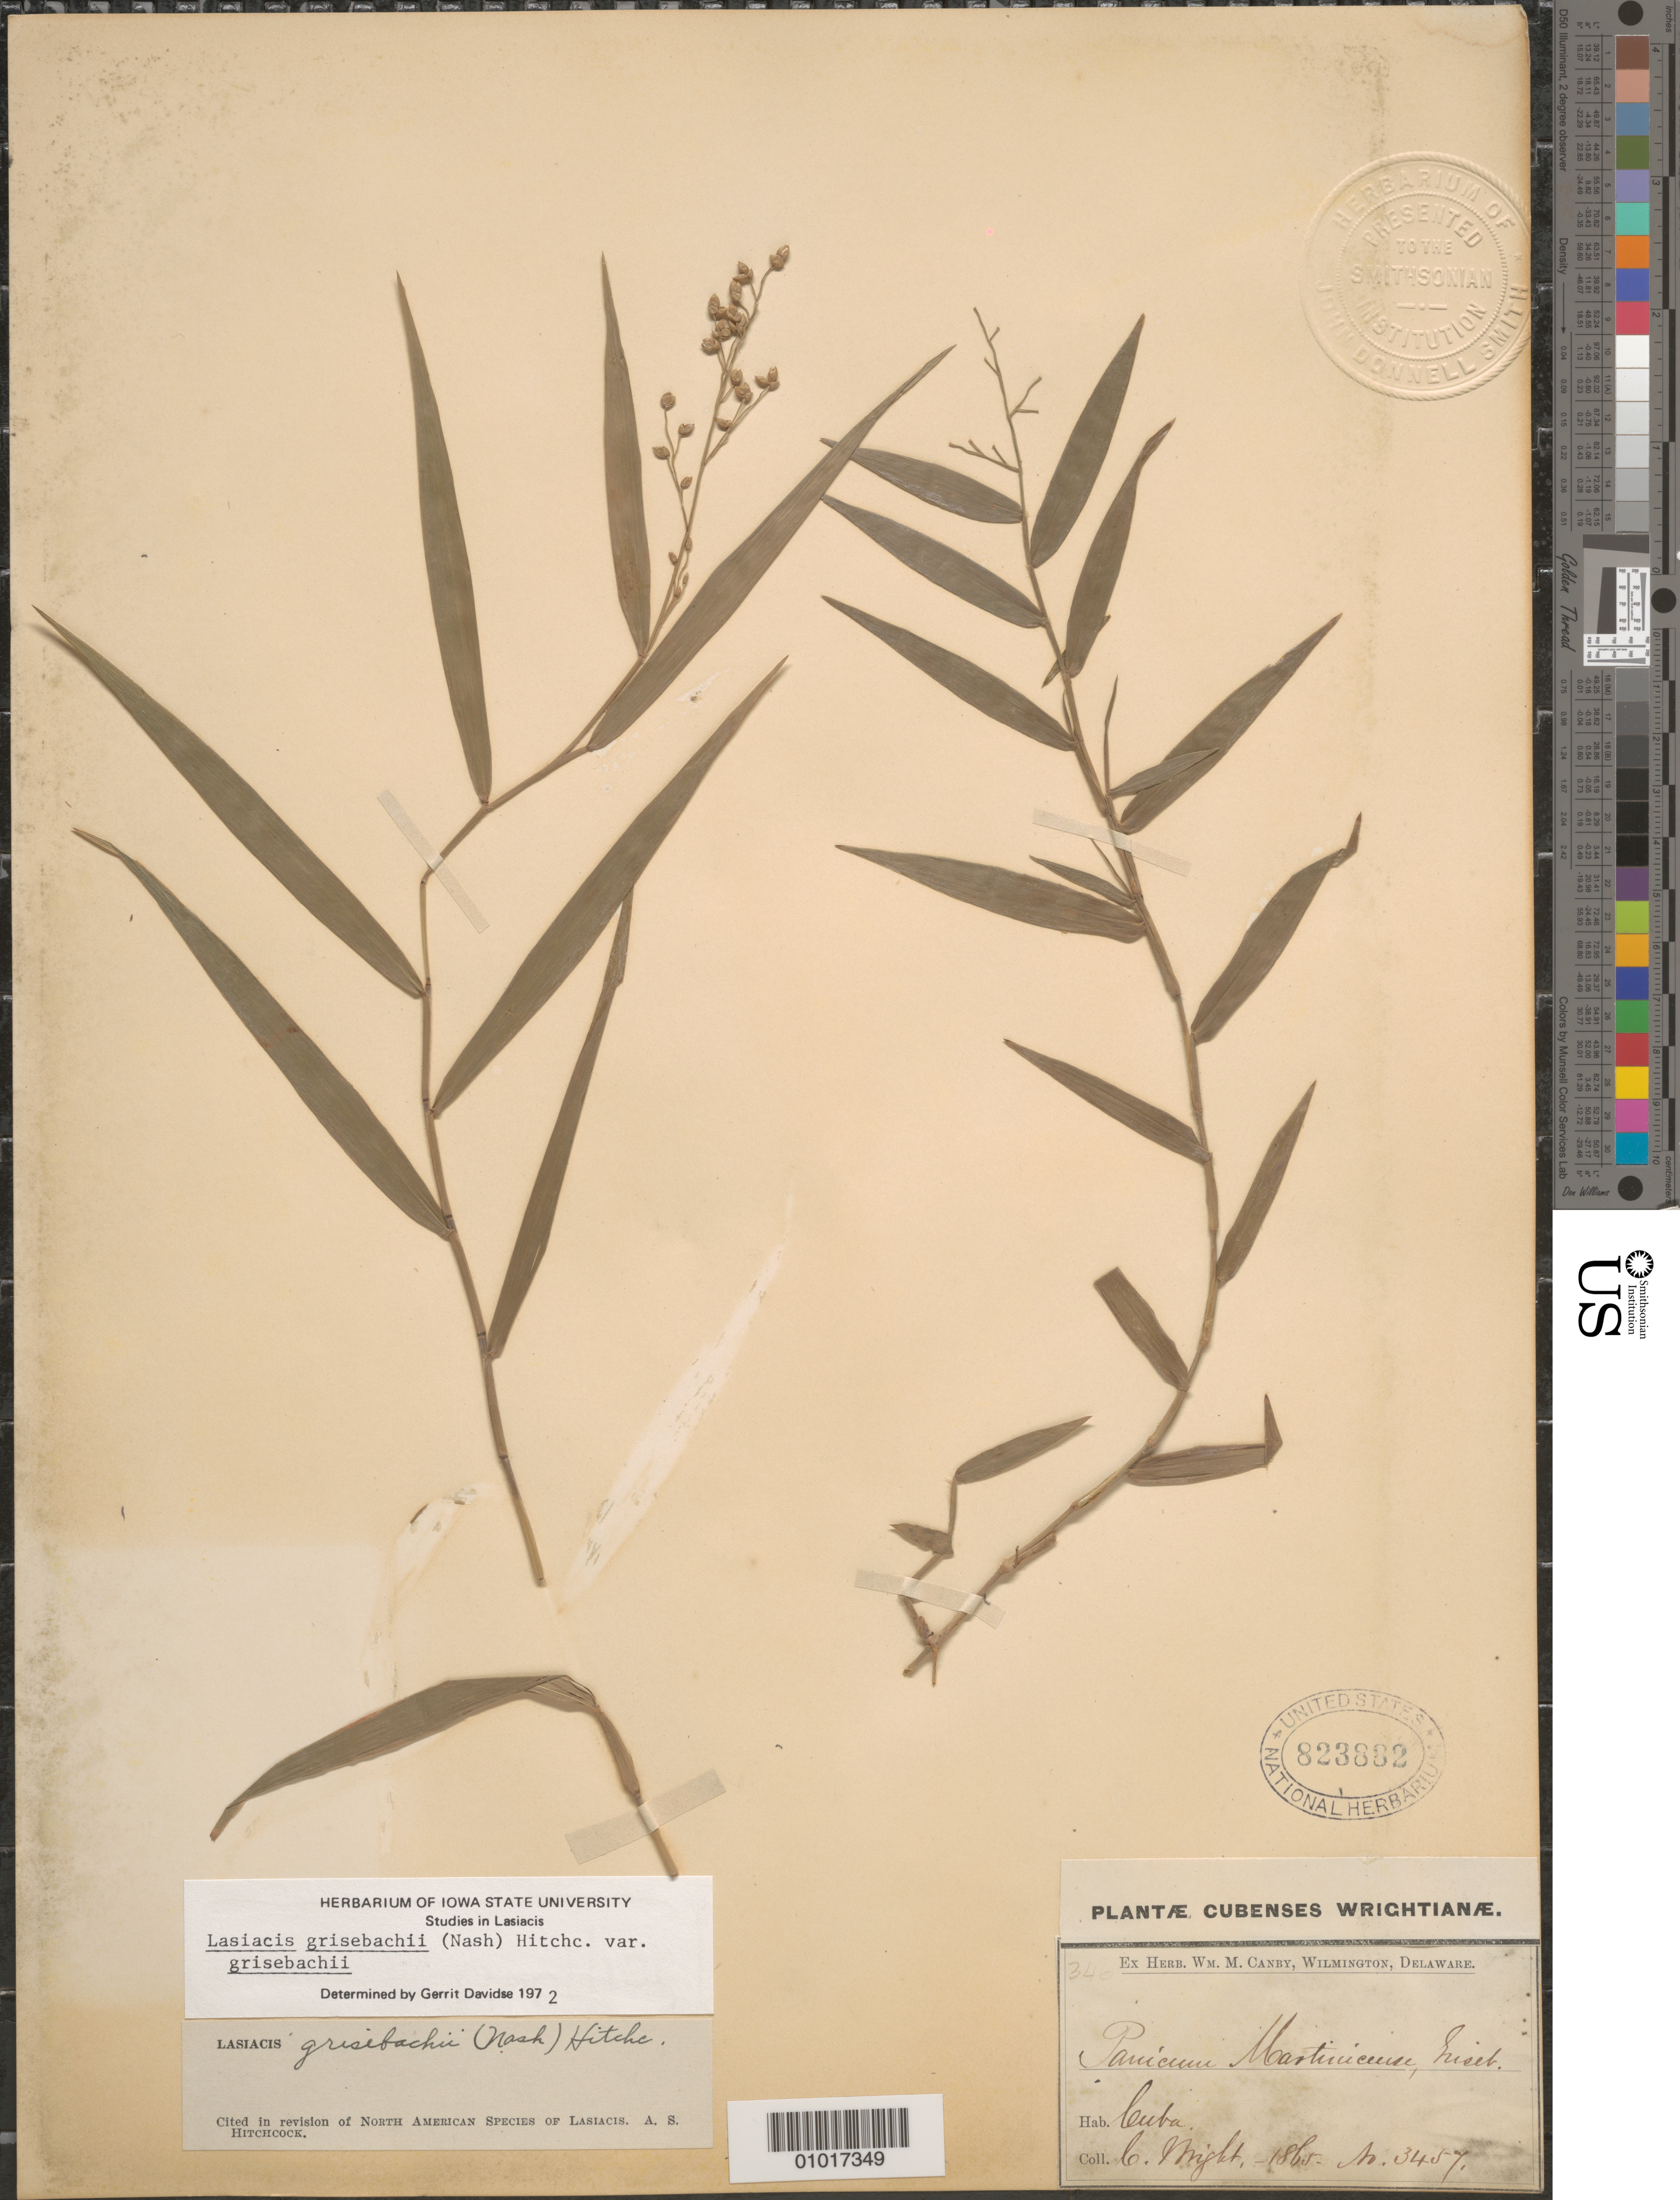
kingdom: Plantae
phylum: Tracheophyta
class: Liliopsida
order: Poales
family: Poaceae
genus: Lasiacis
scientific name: Lasiacis grisebachii var. grisebachii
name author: (Nash) Hitchc.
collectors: C. Wright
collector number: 3457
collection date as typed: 01 Jan 1865 to 31 Dec 1865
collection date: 1865-01-01/1865-12-31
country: Cuba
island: Cuba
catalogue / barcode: US 823882